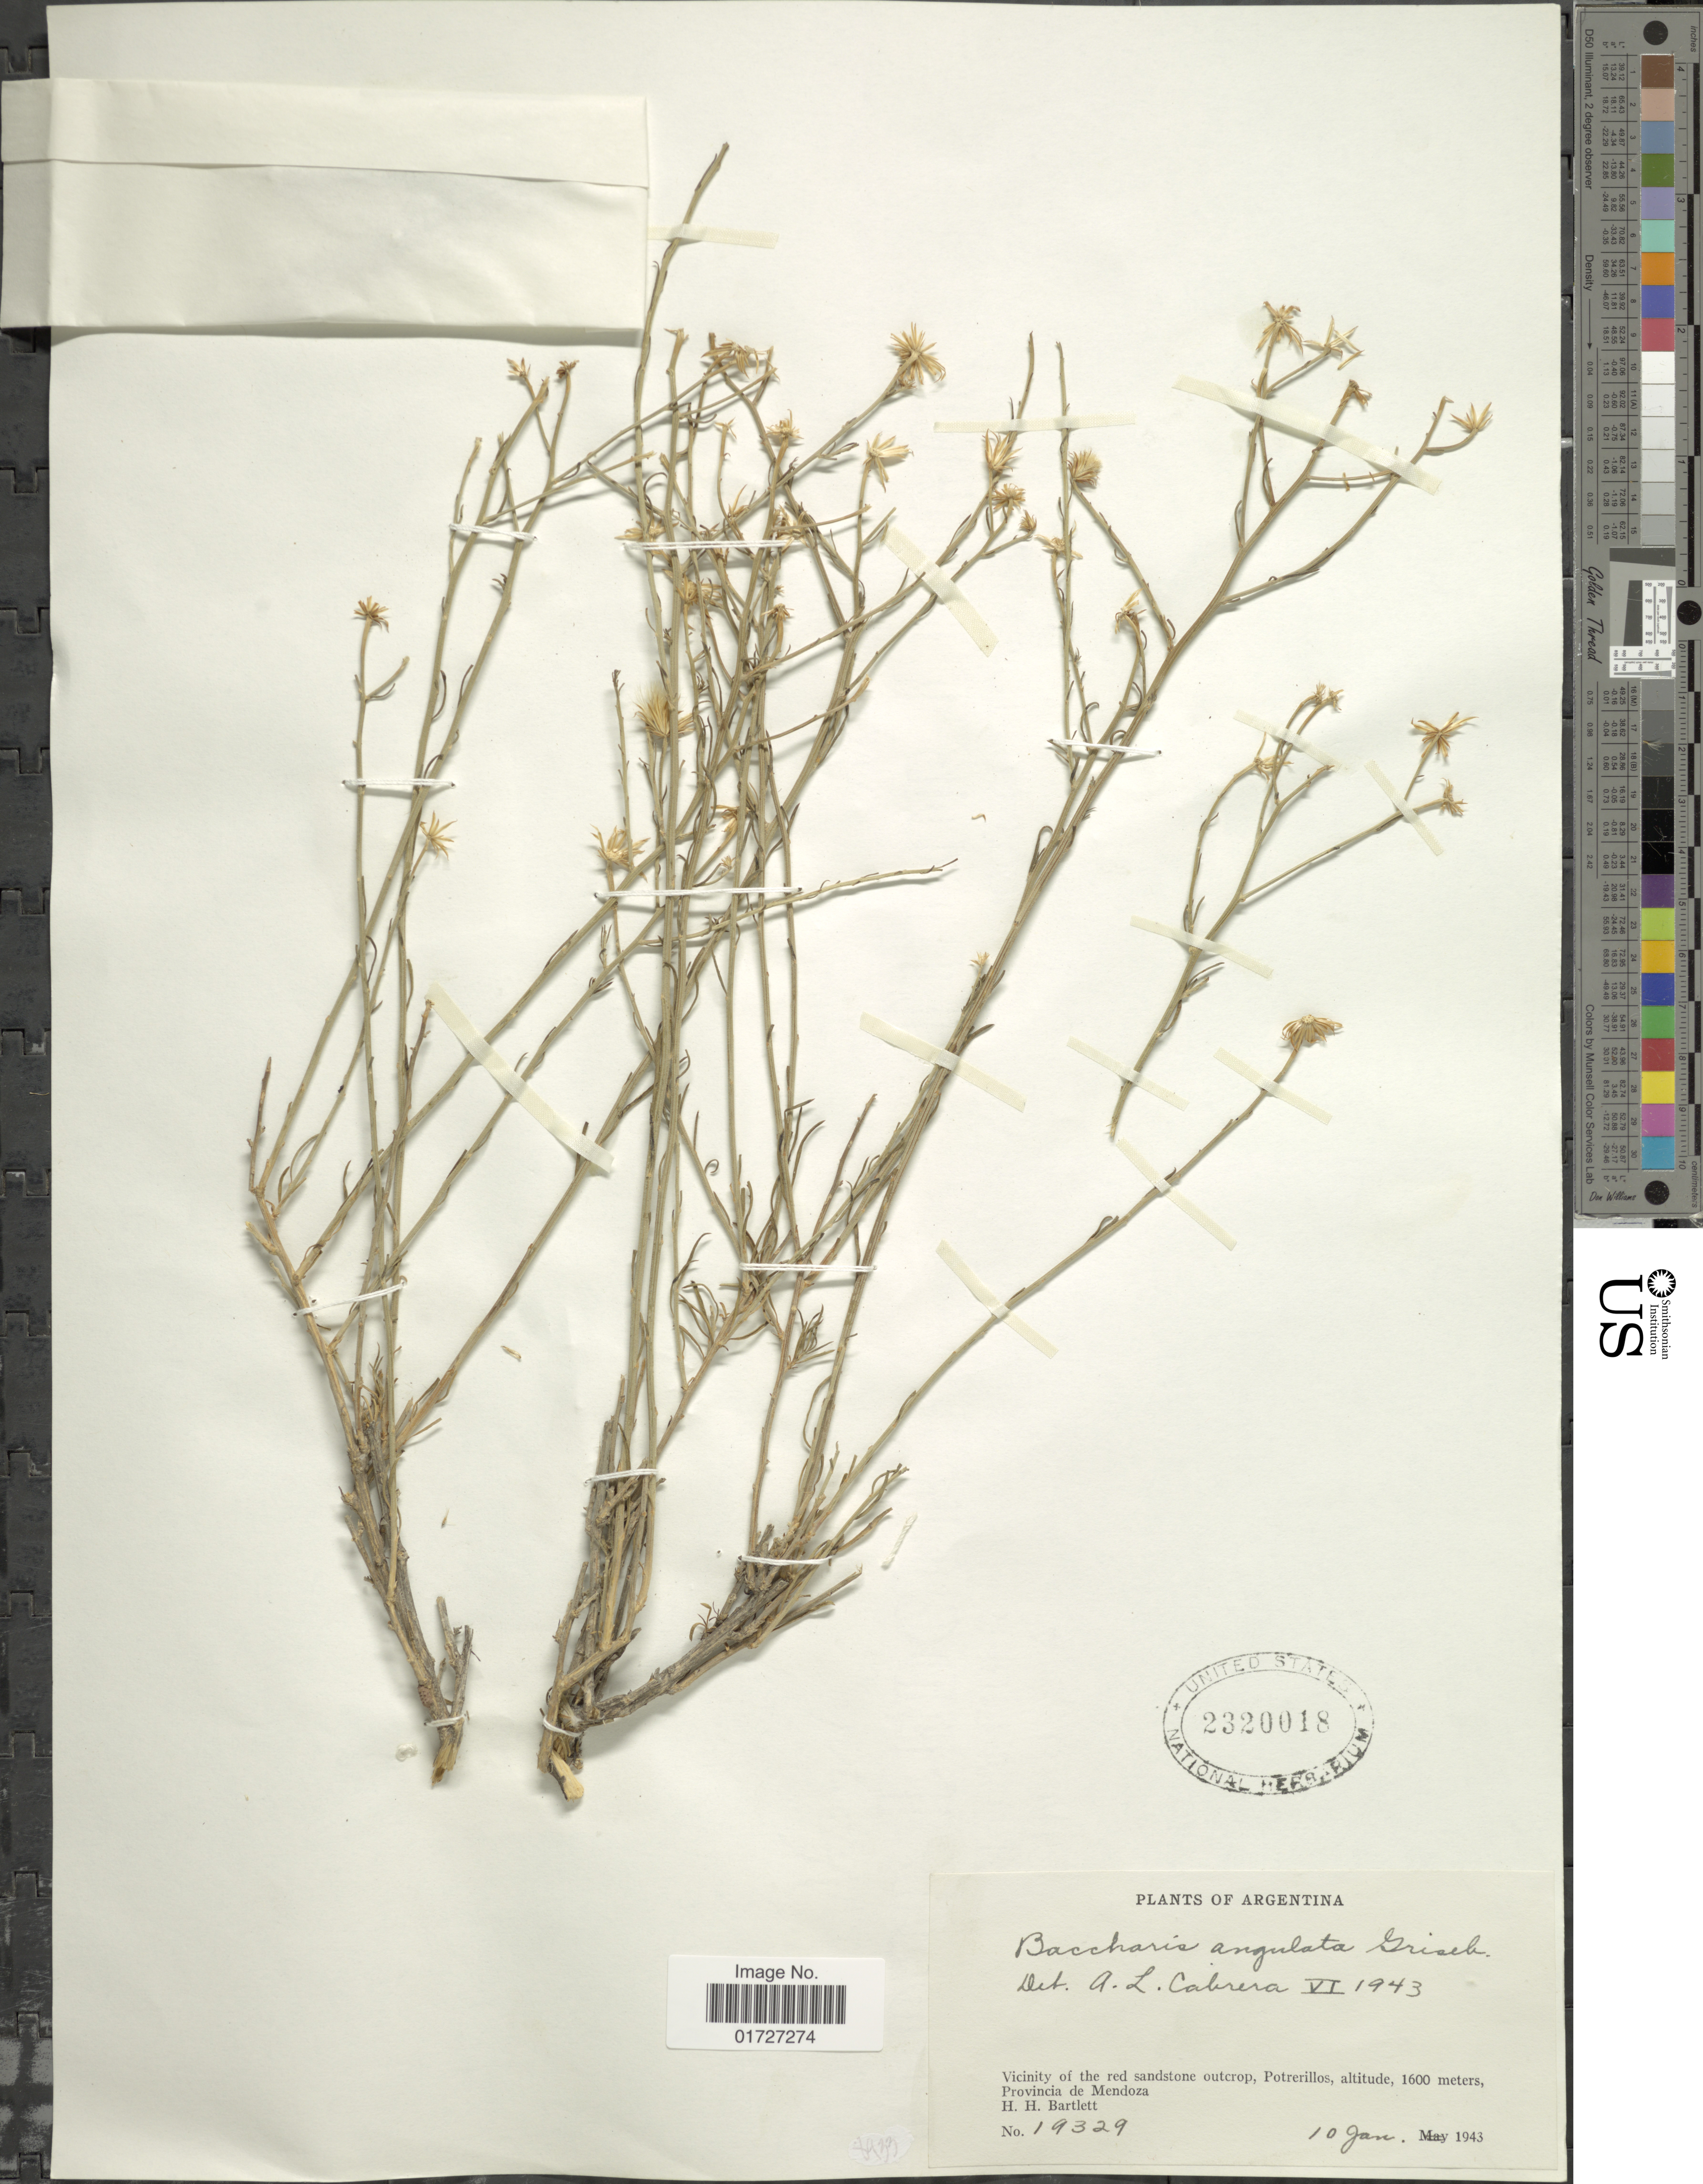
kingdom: Plantae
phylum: Tracheophyta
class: Magnoliopsida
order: Asterales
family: Asteraceae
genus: Baccharis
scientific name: Baccharis darwinii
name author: Hook. & Arn.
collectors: H. H. Bartlett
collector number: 19329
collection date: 1943-01-10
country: Argentina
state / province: Mendoza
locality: Potrerillos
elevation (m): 1600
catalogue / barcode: US 2320018